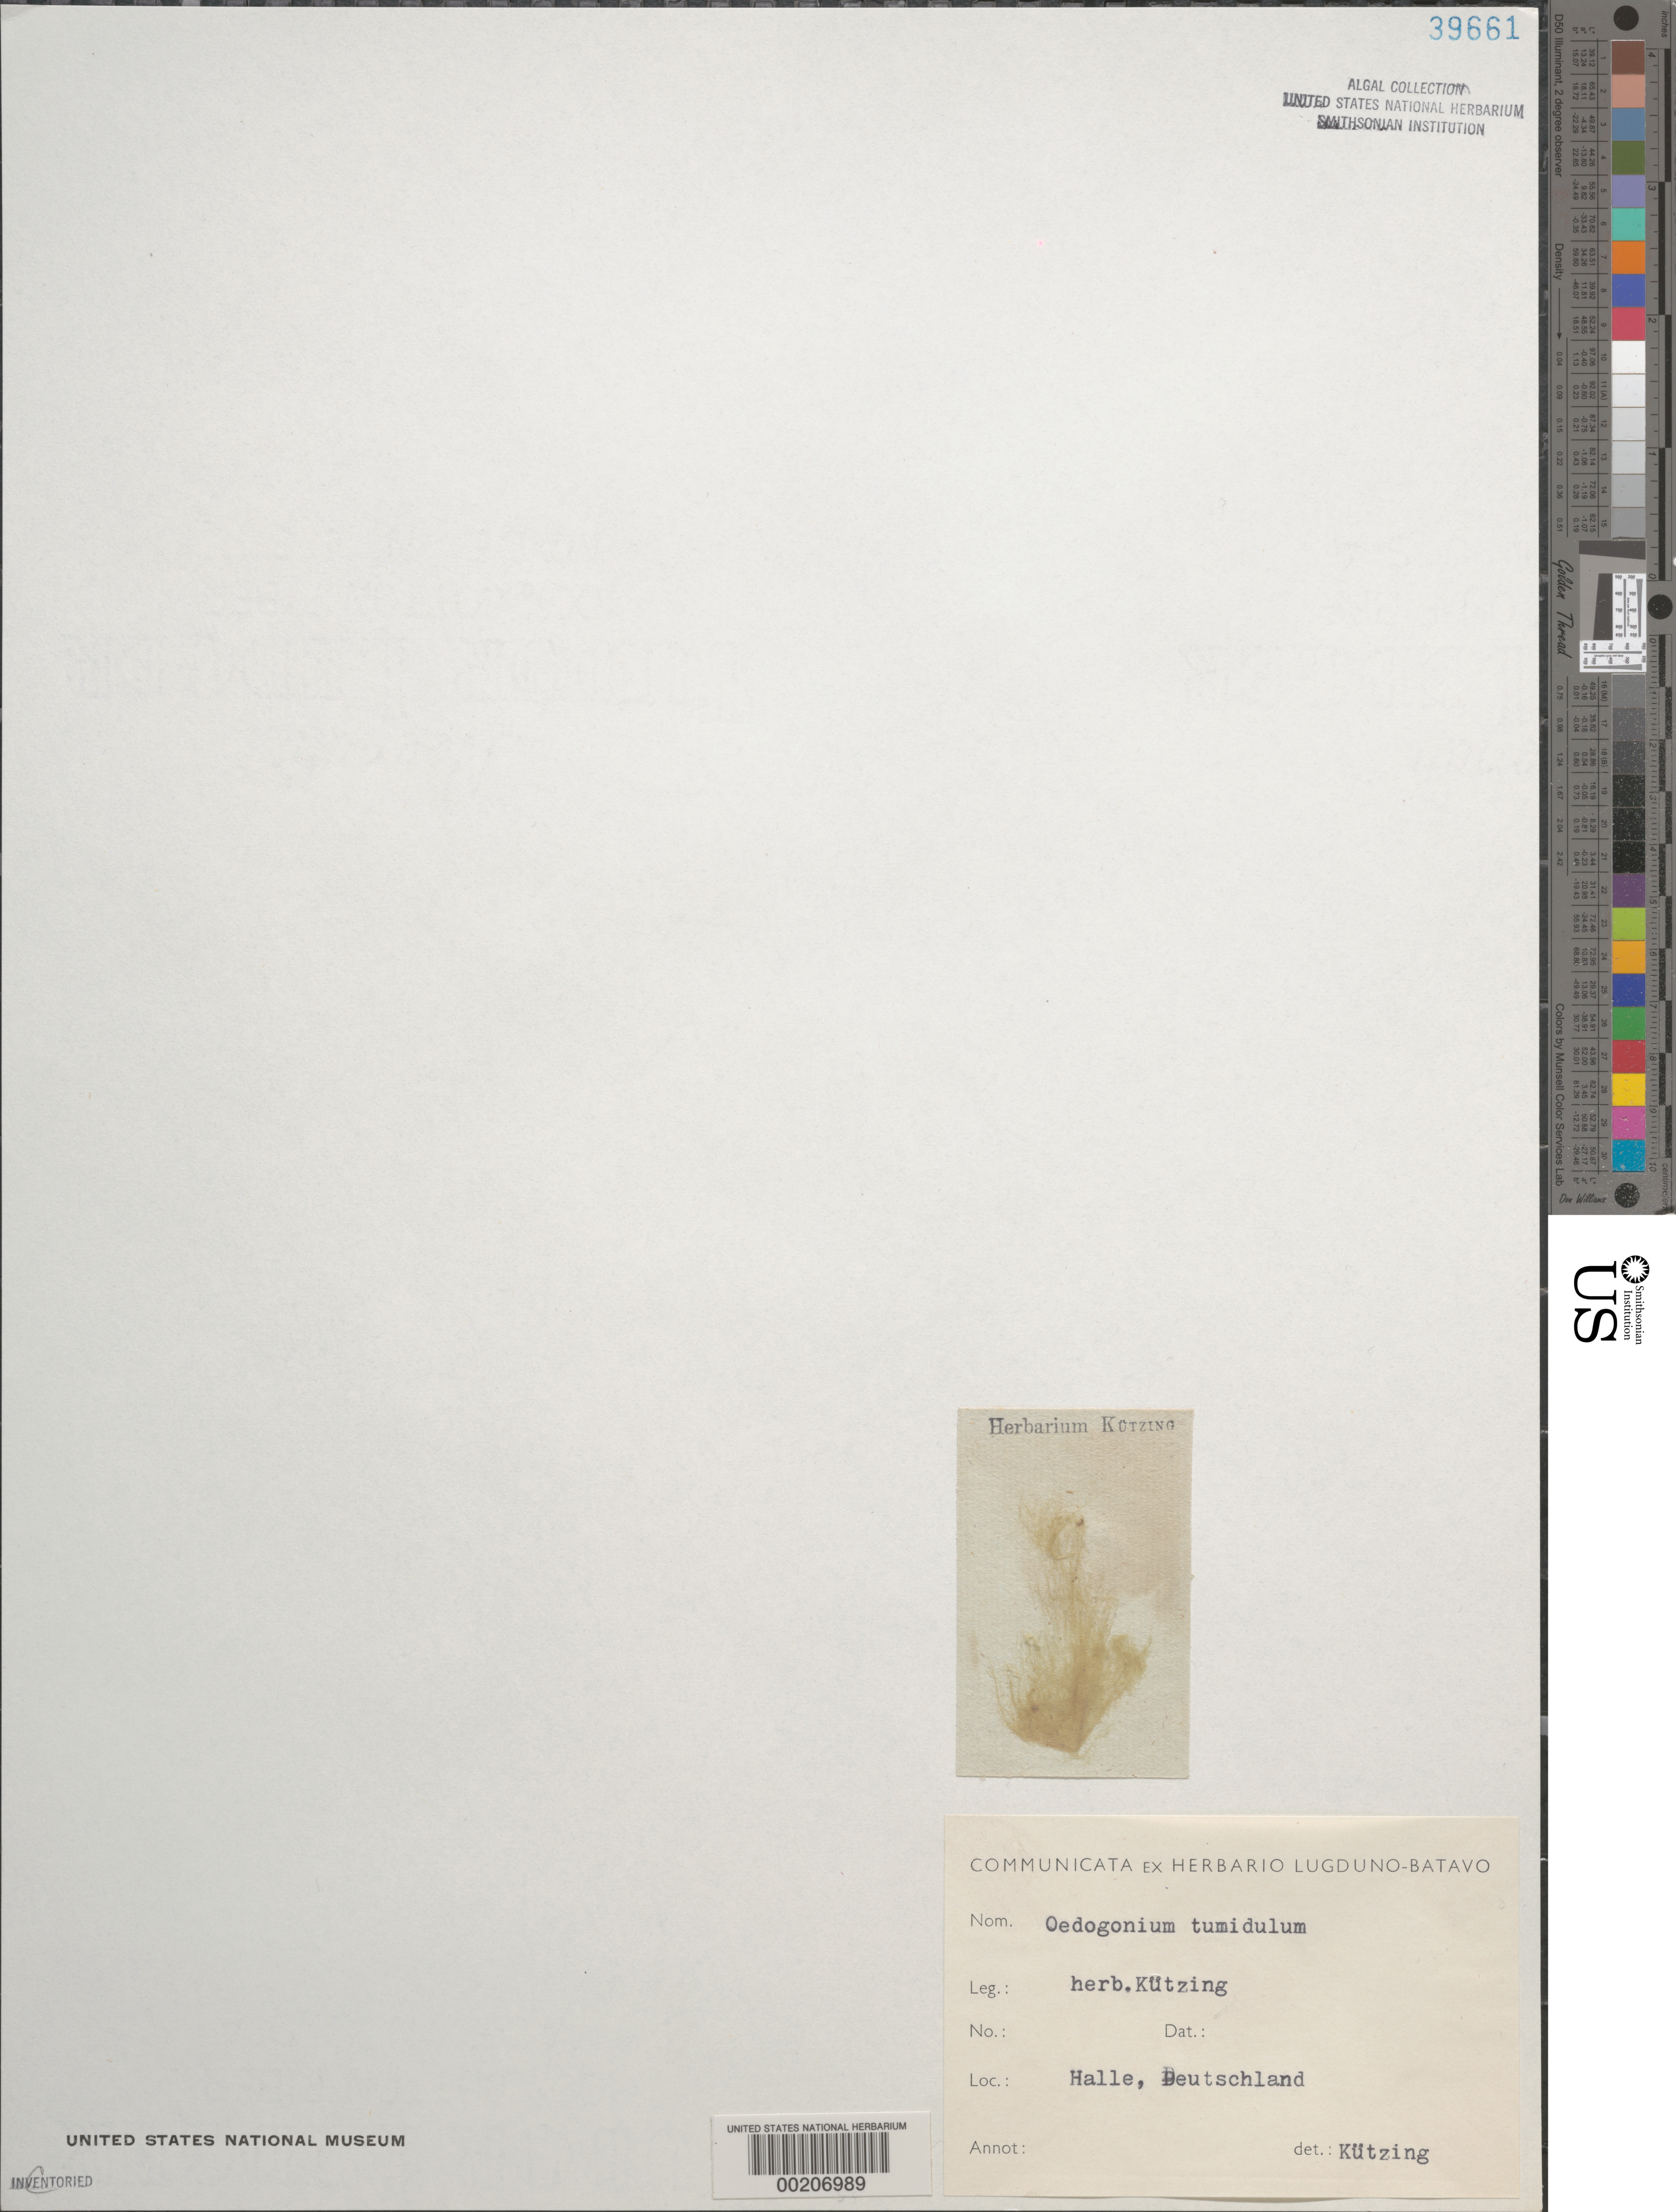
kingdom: Plantae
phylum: Chlorophyta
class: Chlorophyceae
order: Oedogoniales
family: Oedogoniaceae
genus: Oedogonium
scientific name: Oedogonium tumidulum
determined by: Kuetzing, F. T.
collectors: F. Kuetzing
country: Germany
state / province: Sachsen-Anhalt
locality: Halle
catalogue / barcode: US 39661